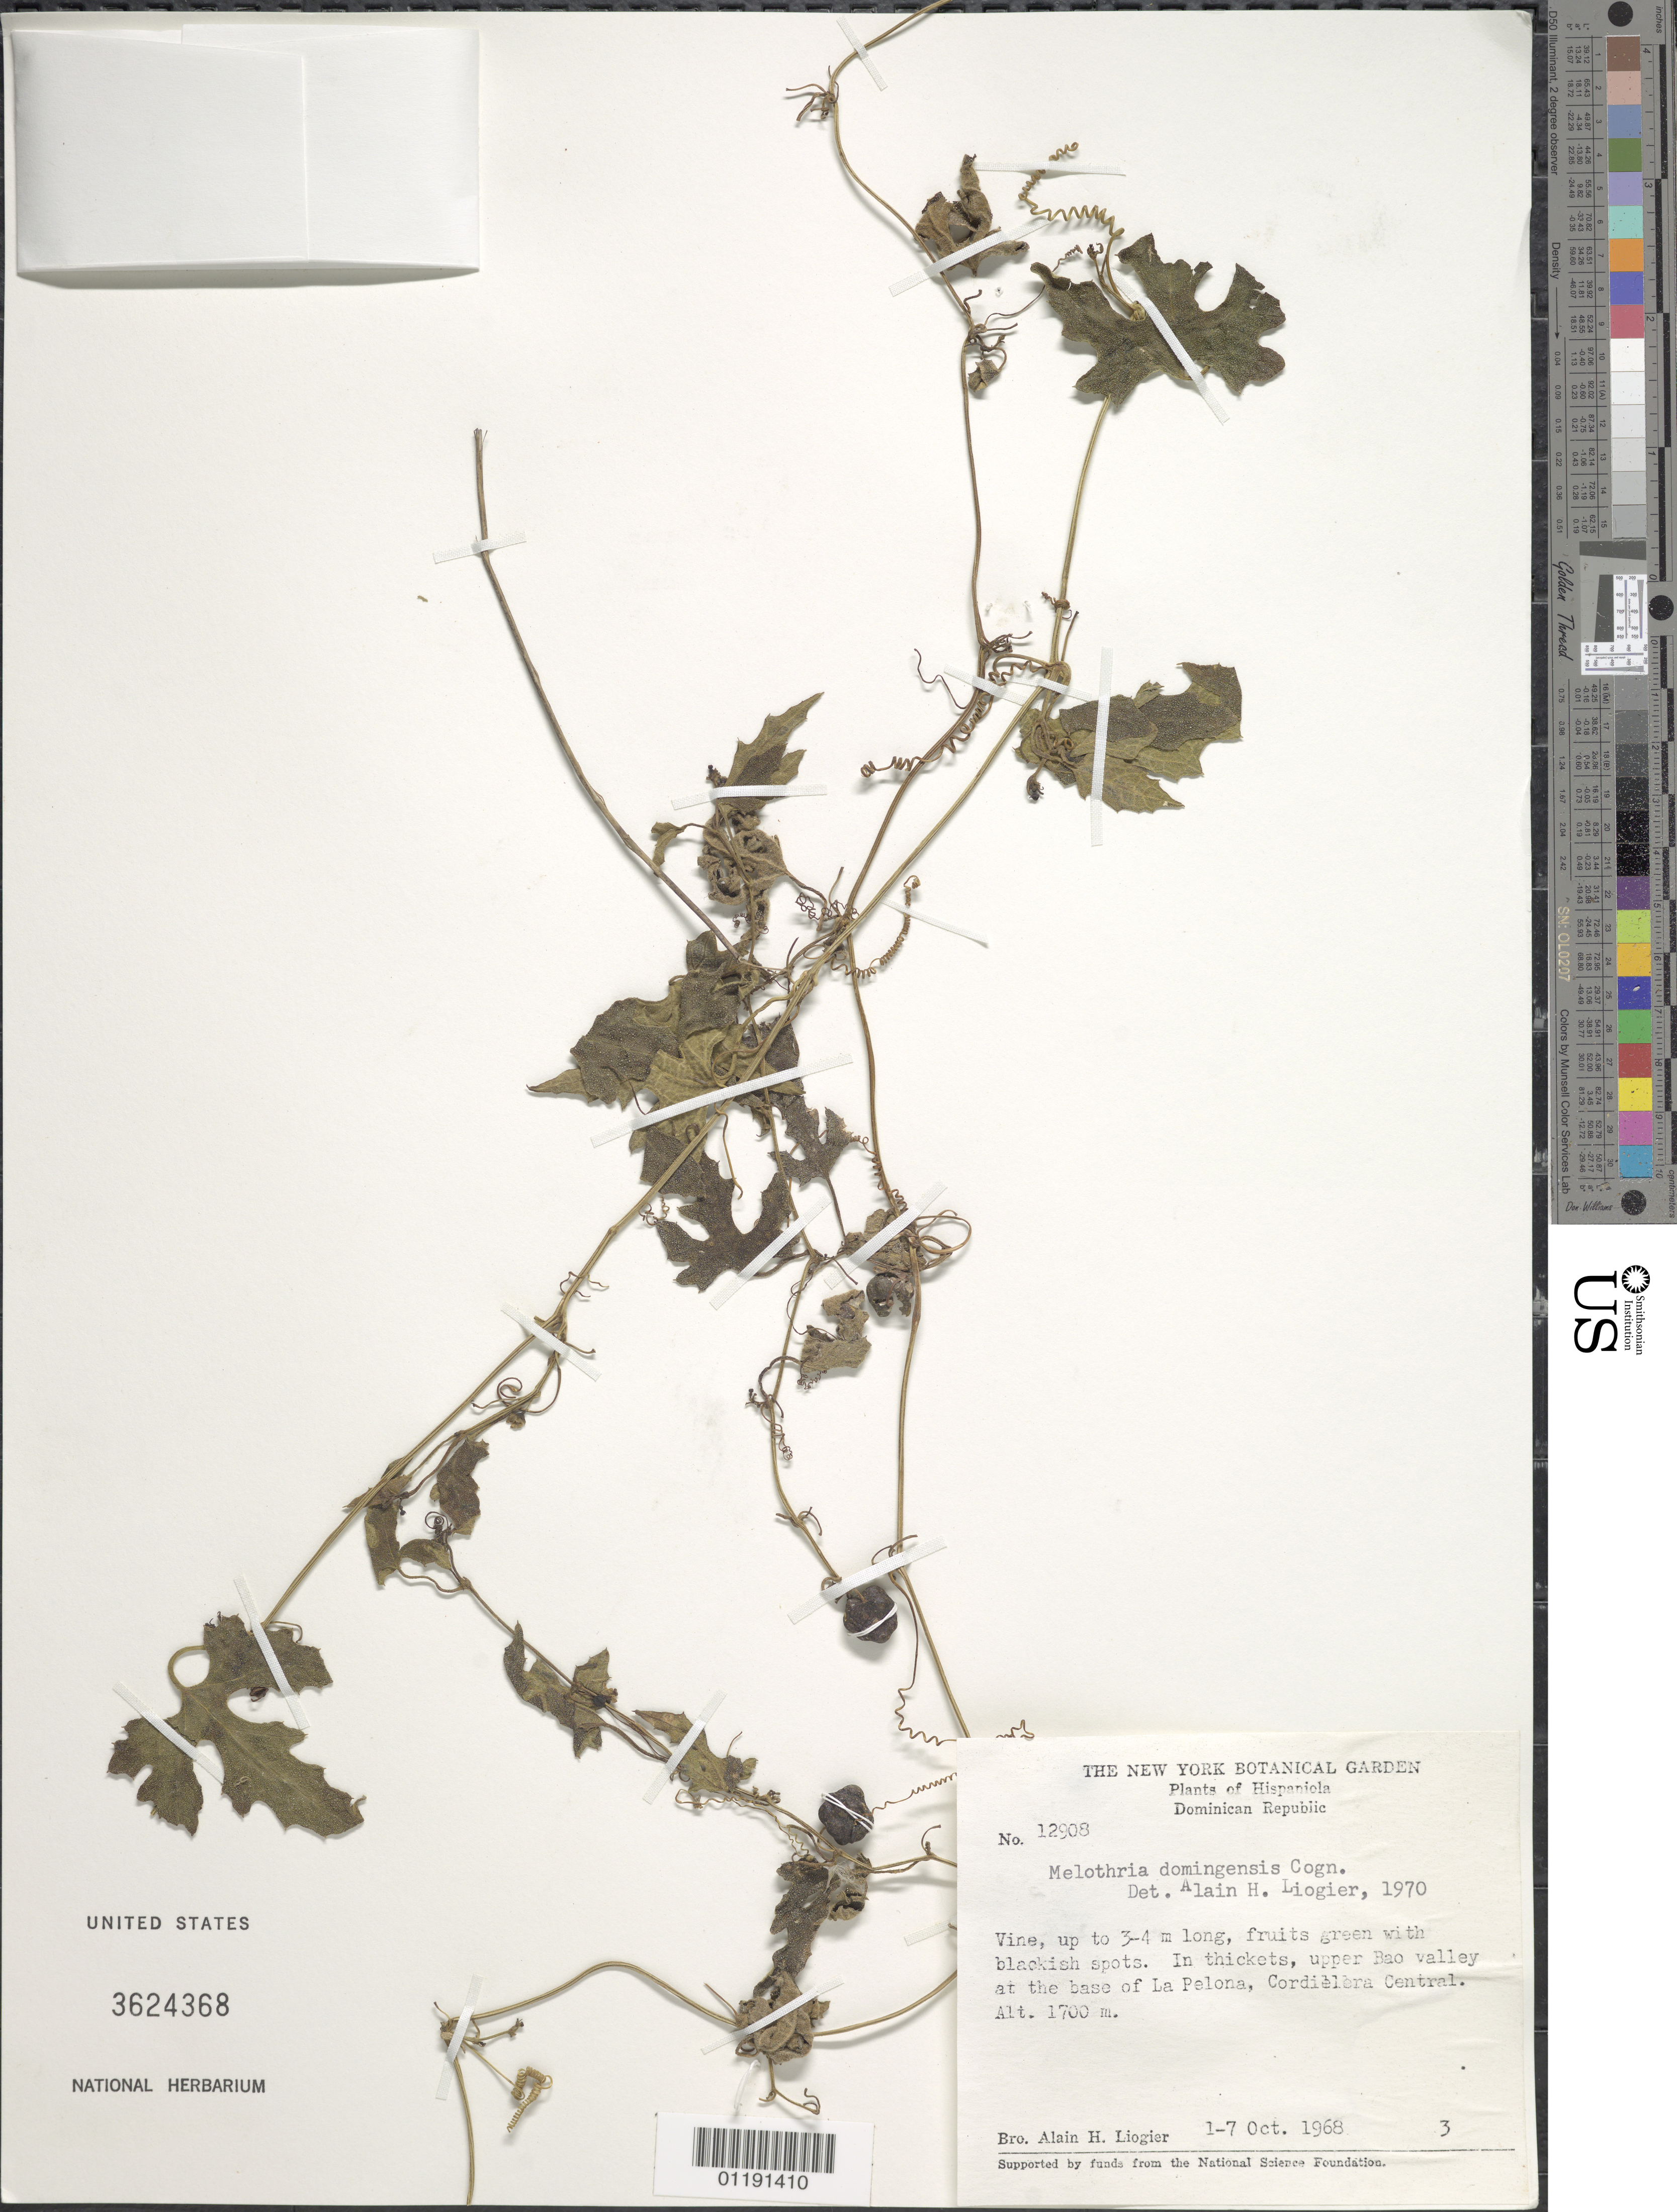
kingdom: Plantae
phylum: Tracheophyta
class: Magnoliopsida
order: Cucurbitales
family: Cucurbitaceae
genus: Cayaponia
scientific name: Cayaponia domingensis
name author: (Cogn.) H. Schaef. & M. Nee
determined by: Nee, Michael H.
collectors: A. H. Liogier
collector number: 12908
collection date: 1968-10-01/1968-10-07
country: Dominican Republic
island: Hispaniola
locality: Upper Bao valley at the base of La Pelona, Cordillera Central.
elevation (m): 1700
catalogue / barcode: US 3624368